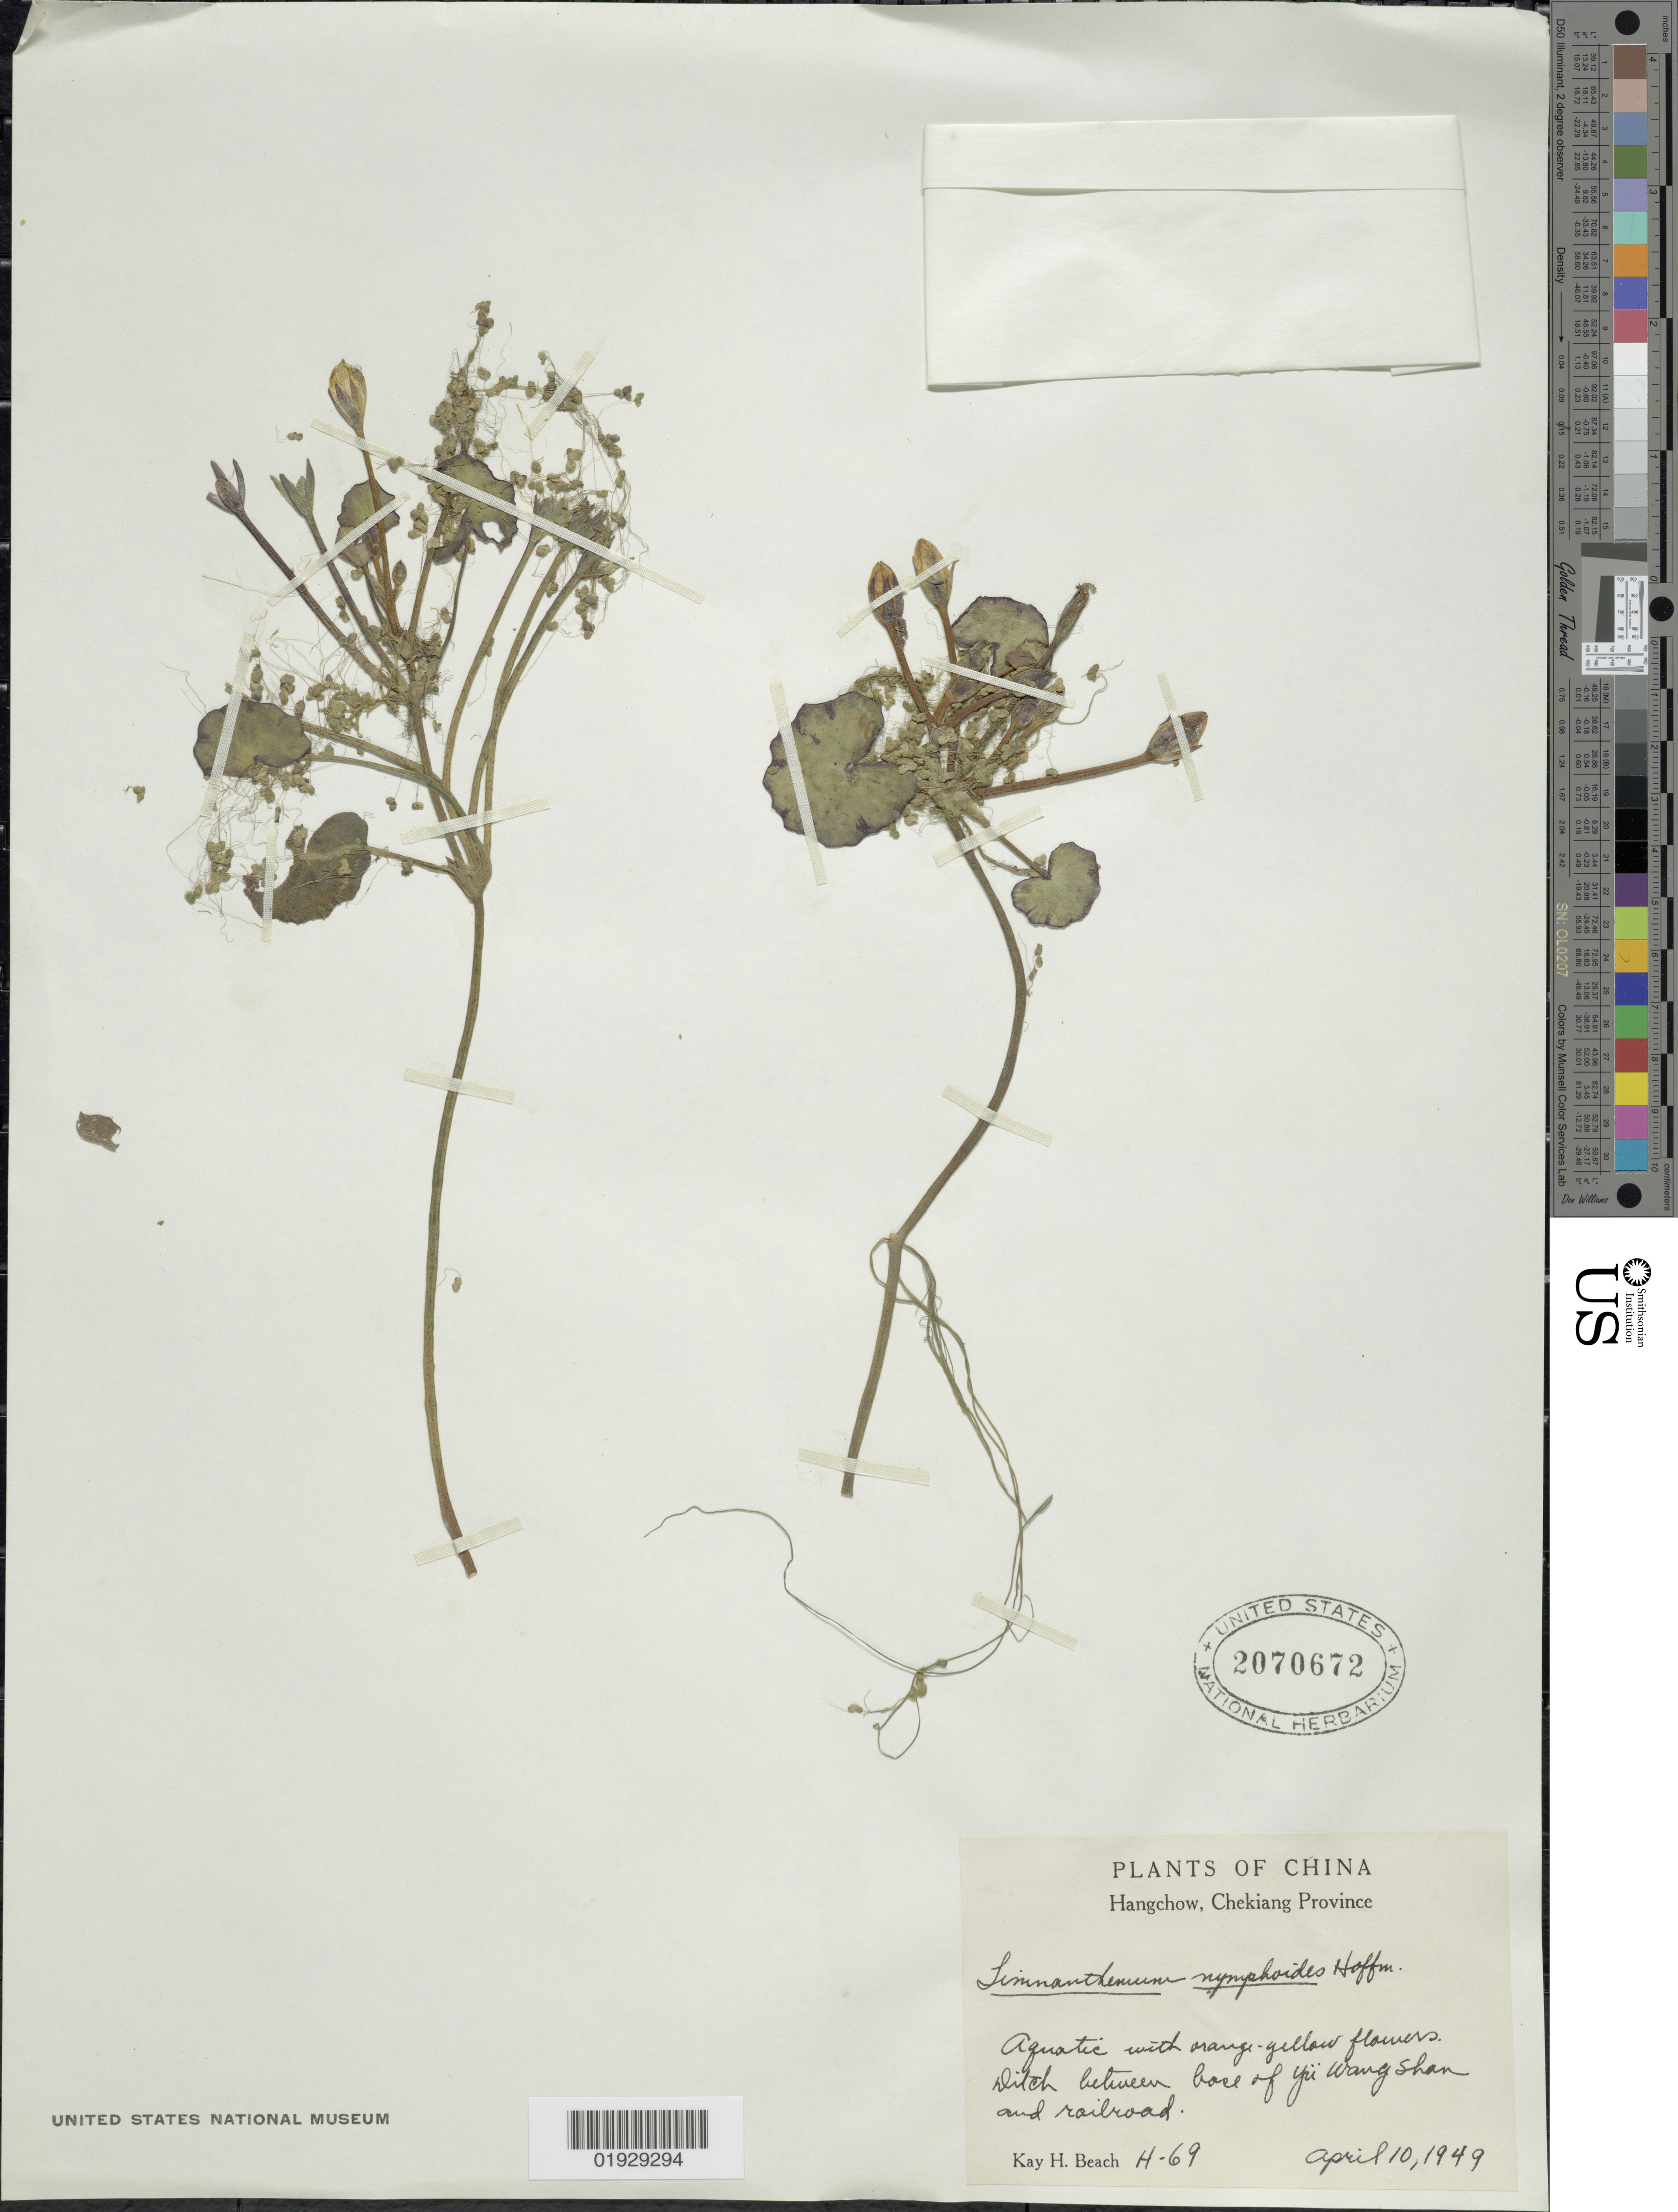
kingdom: Plantae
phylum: Tracheophyta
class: Magnoliopsida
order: Asterales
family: Menyanthaceae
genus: Nymphoides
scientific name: Nymphoides peltata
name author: (J.F. Gmel.) Britton & Rendle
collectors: K. H. Beach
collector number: H-69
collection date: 1949-04-10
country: China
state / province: Zhejiang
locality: Hangchow, Chekiang Province. Ditch between base of Yü [interpreted] Wang Shan and railroad.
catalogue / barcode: US 2070672